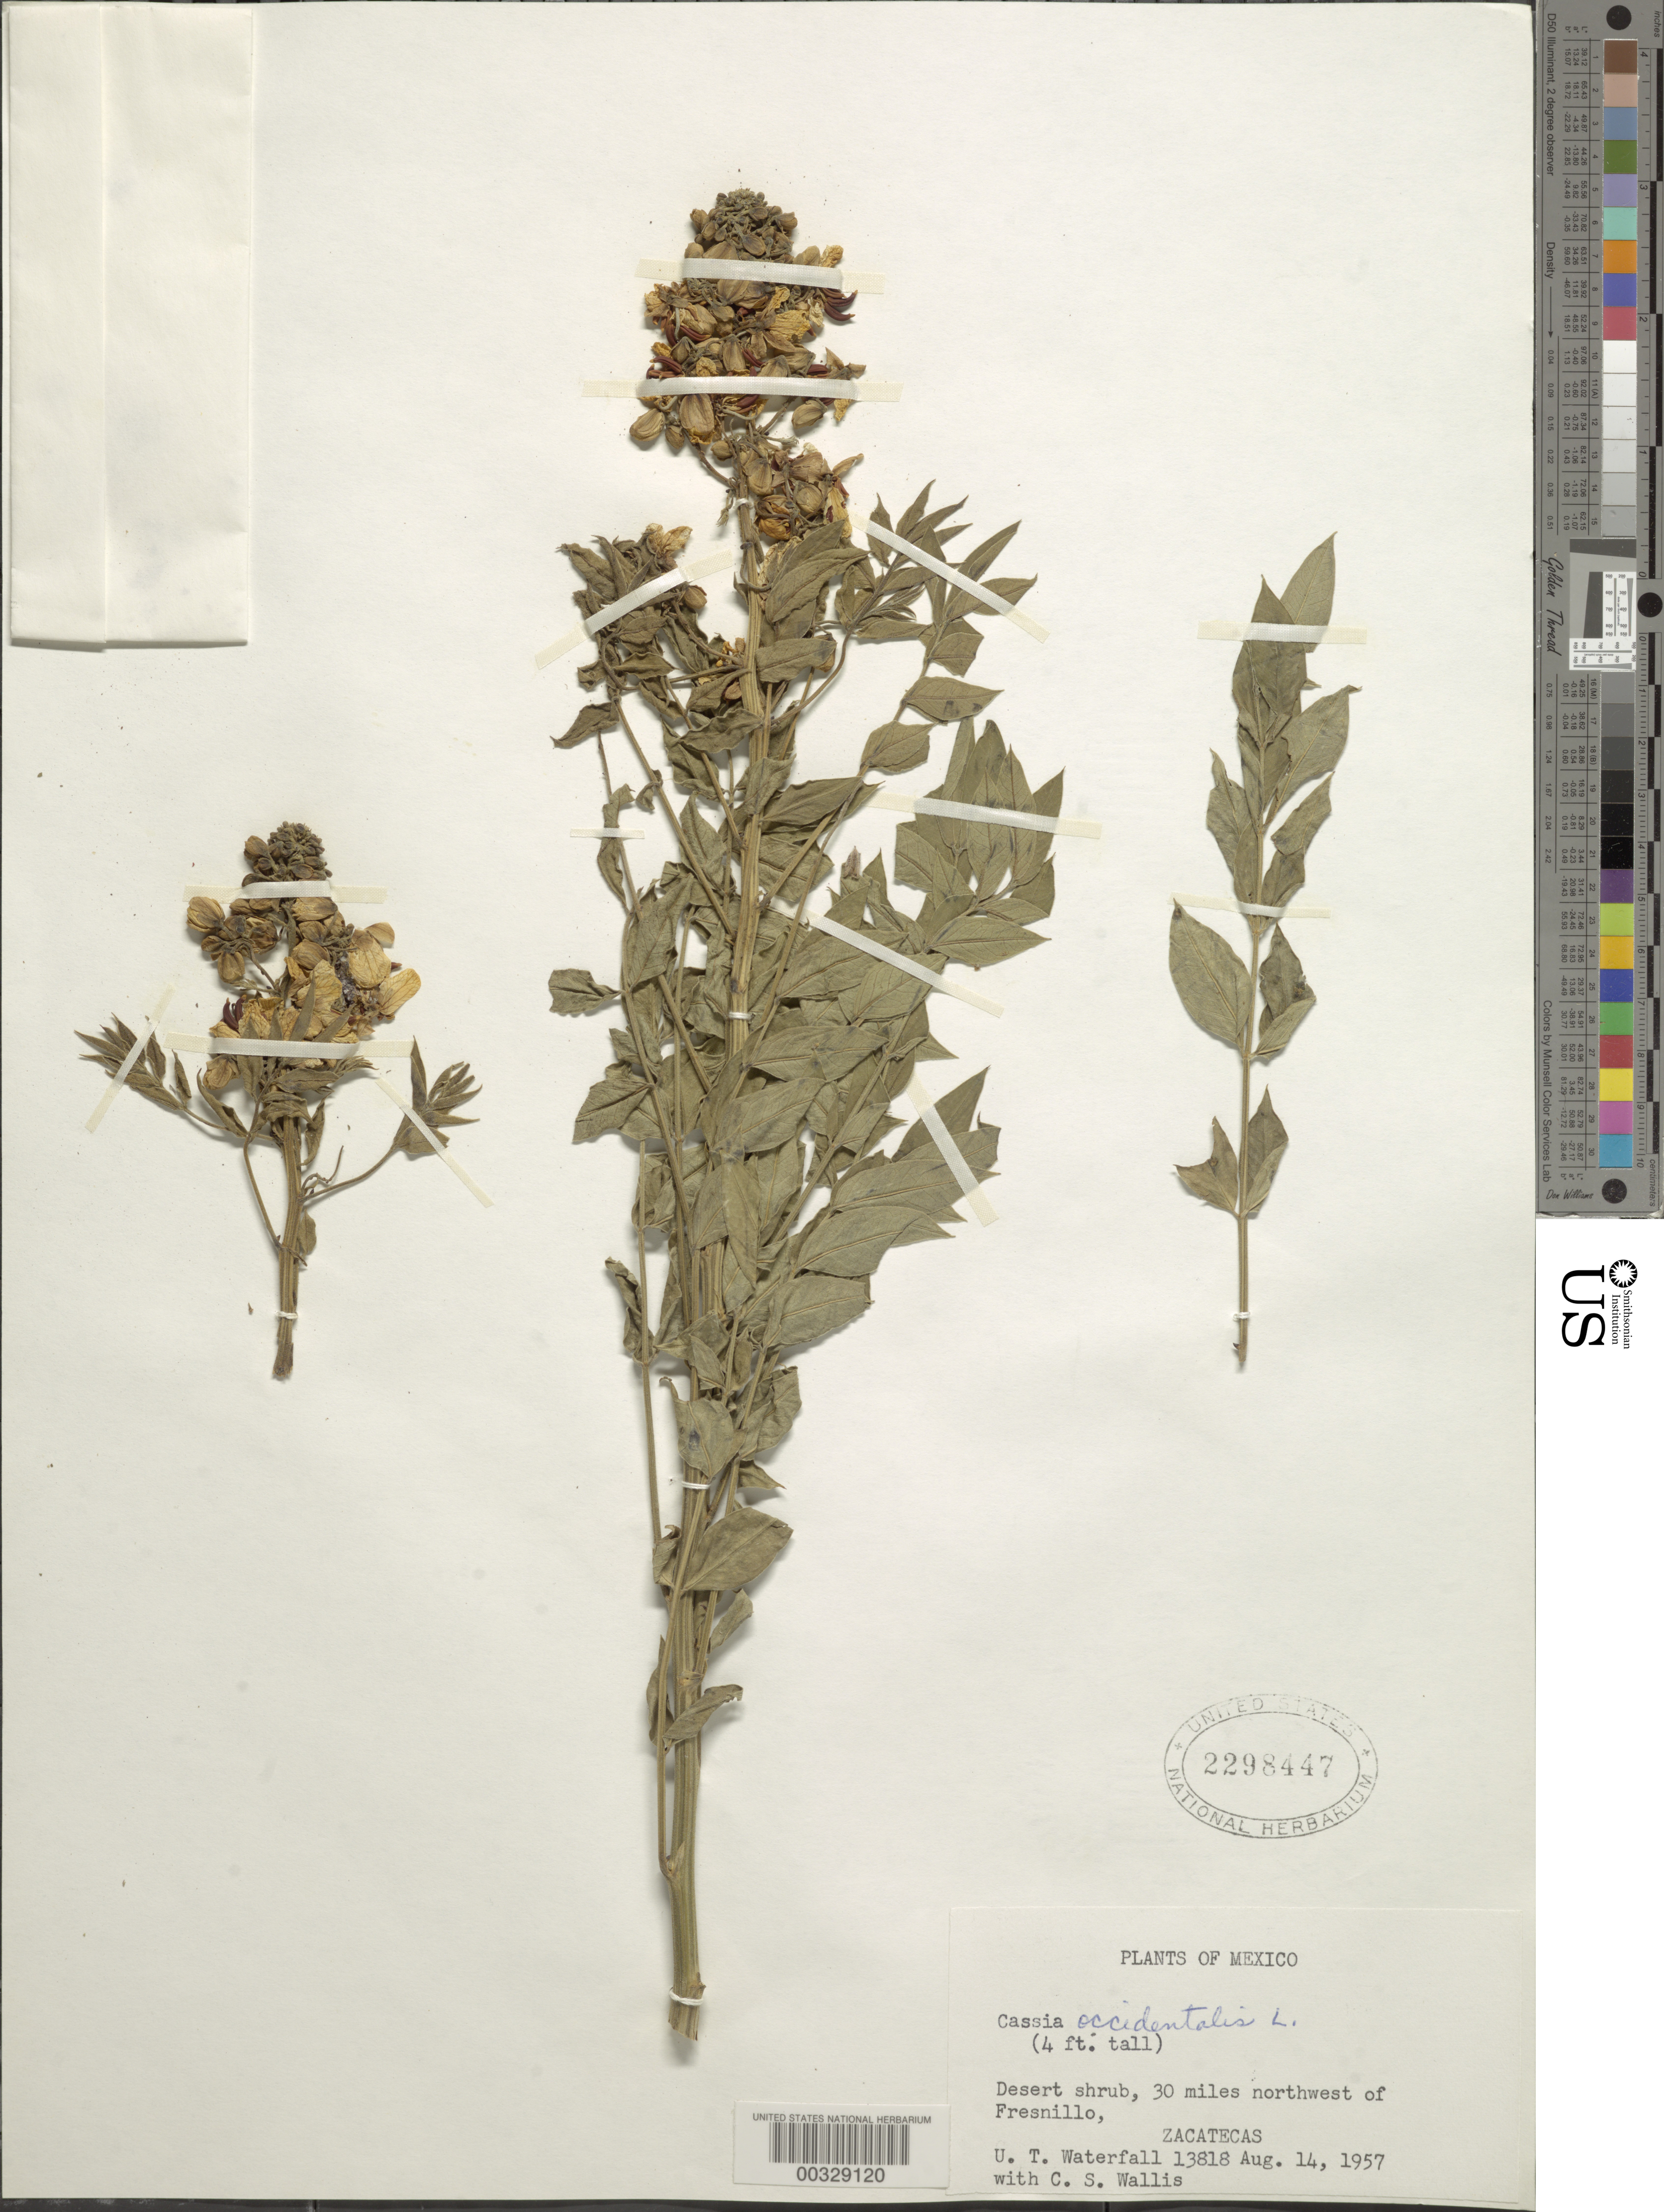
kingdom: Plantae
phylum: Tracheophyta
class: Magnoliopsida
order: Fabales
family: Fabaceae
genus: Senna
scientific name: Senna occidentalis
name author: (L.) Link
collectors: U. T. Waterfall & C. S. Wallis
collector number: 13818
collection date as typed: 14 Aug 1957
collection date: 1957-08-14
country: Mexico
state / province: Zacatecas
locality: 30 mi NW of Fresnillo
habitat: Desert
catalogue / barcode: US 2298447